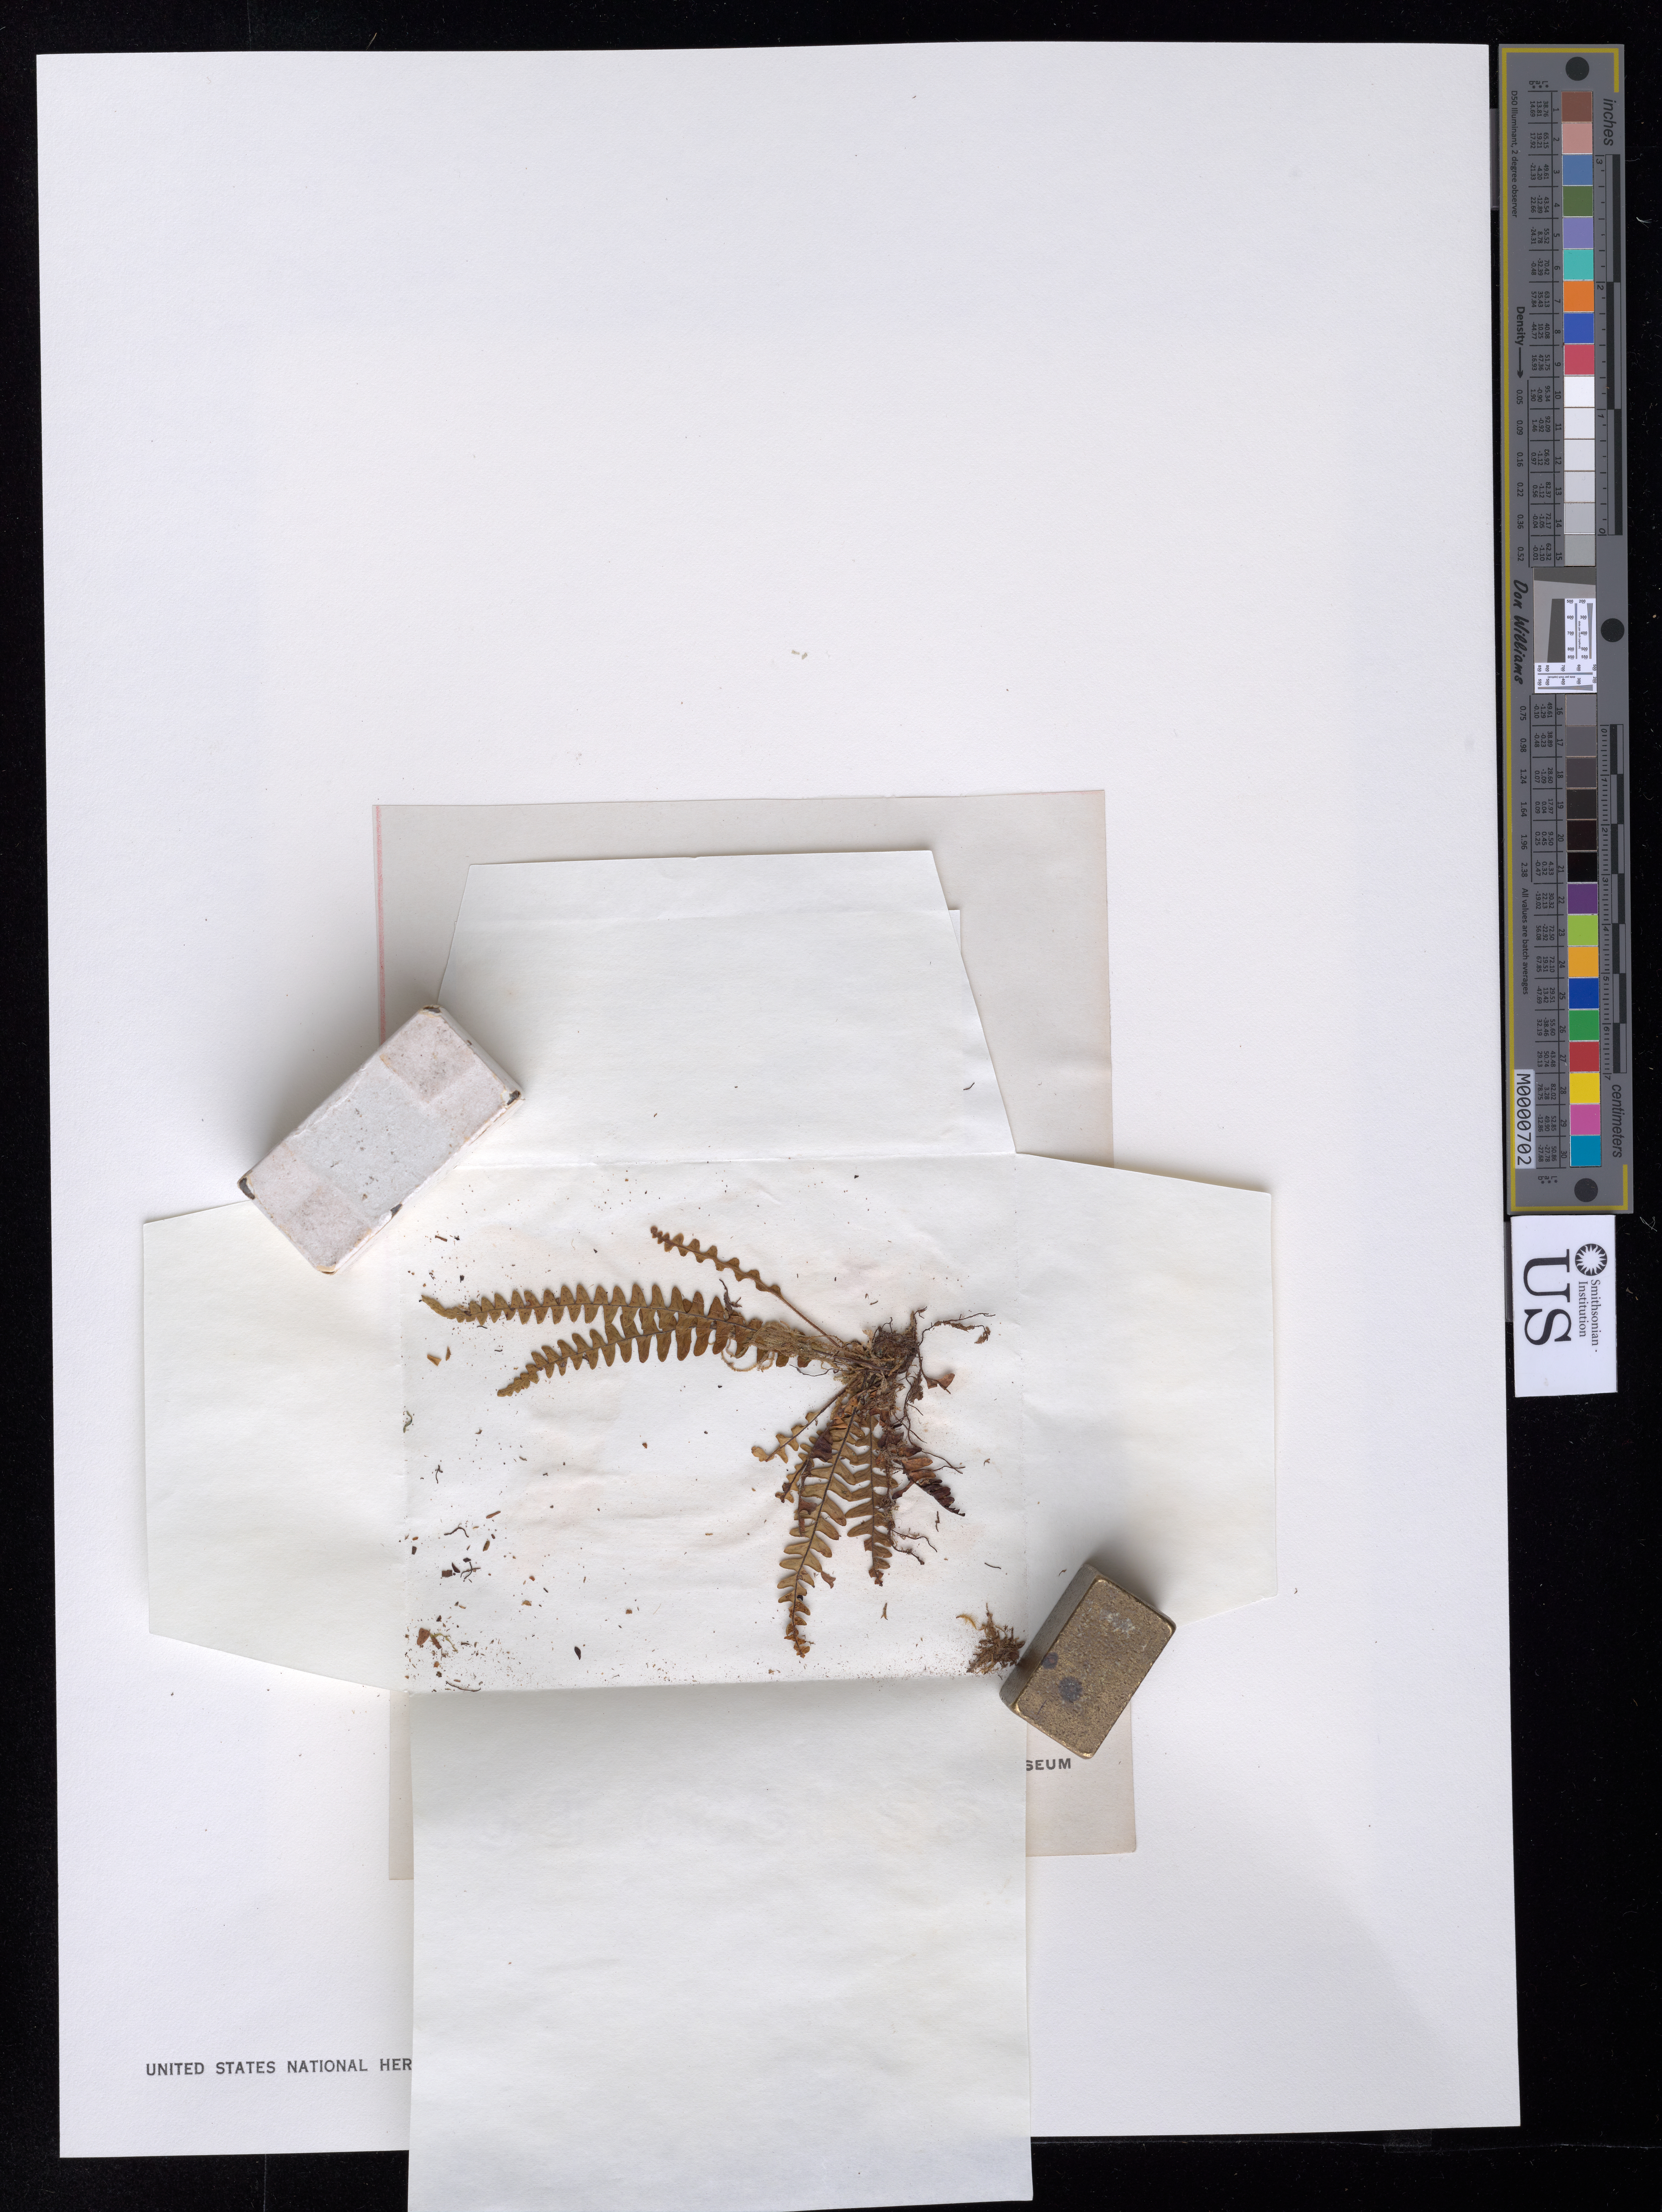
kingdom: Plantae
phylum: Tracheophyta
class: Polypodiopsida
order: Polypodiales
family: Polypodiaceae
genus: Ascogrammitis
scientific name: Ascogrammitis anfractuosa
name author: (Kunze ex Klotzsch) Sundue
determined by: Sundue, Michael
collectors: P. C. Standley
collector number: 38367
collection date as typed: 20-22 Mar 1924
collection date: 1924-03-20/1924-03-22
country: Costa Rica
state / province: San José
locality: Las Nubes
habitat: On wet mossy bank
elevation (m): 1500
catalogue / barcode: US 1225472